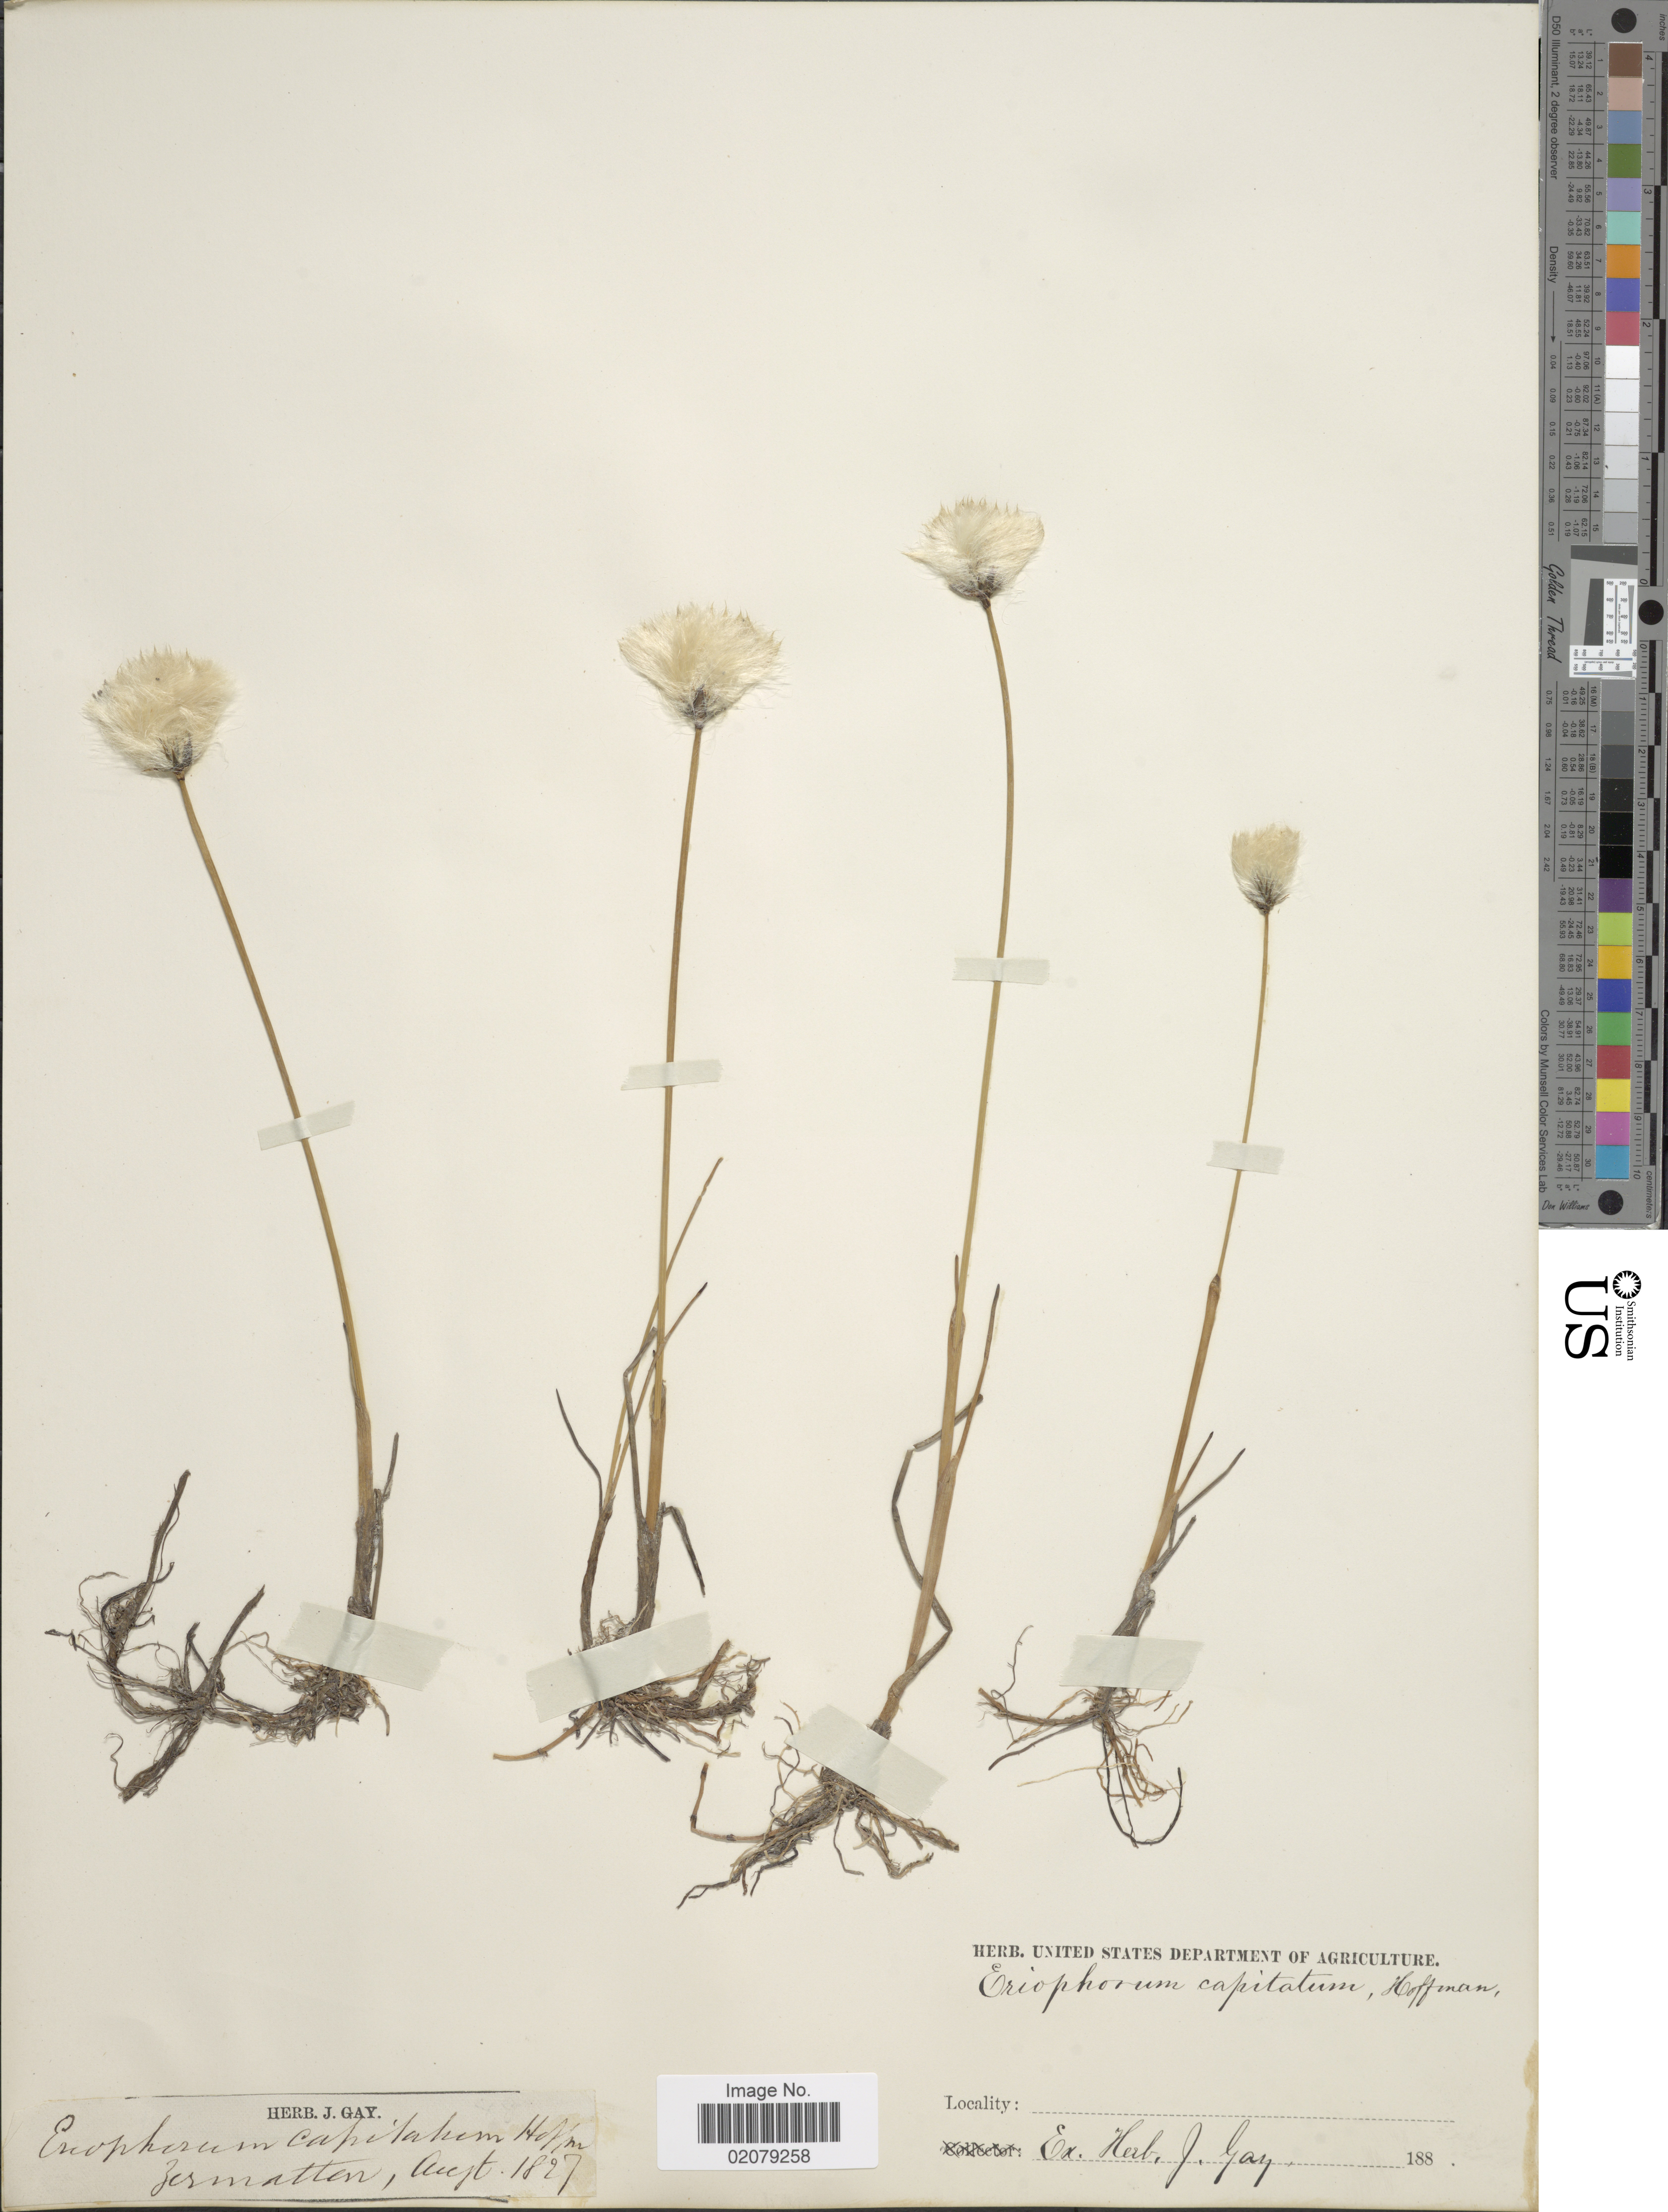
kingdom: Plantae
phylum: Tracheophyta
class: Liliopsida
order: Poales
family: Cyperaceae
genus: Eriophorum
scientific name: Eriophorum scheuchzeri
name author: Hoppe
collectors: ex herb. J. Gay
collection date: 1827-08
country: Switzerland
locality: Zermatten